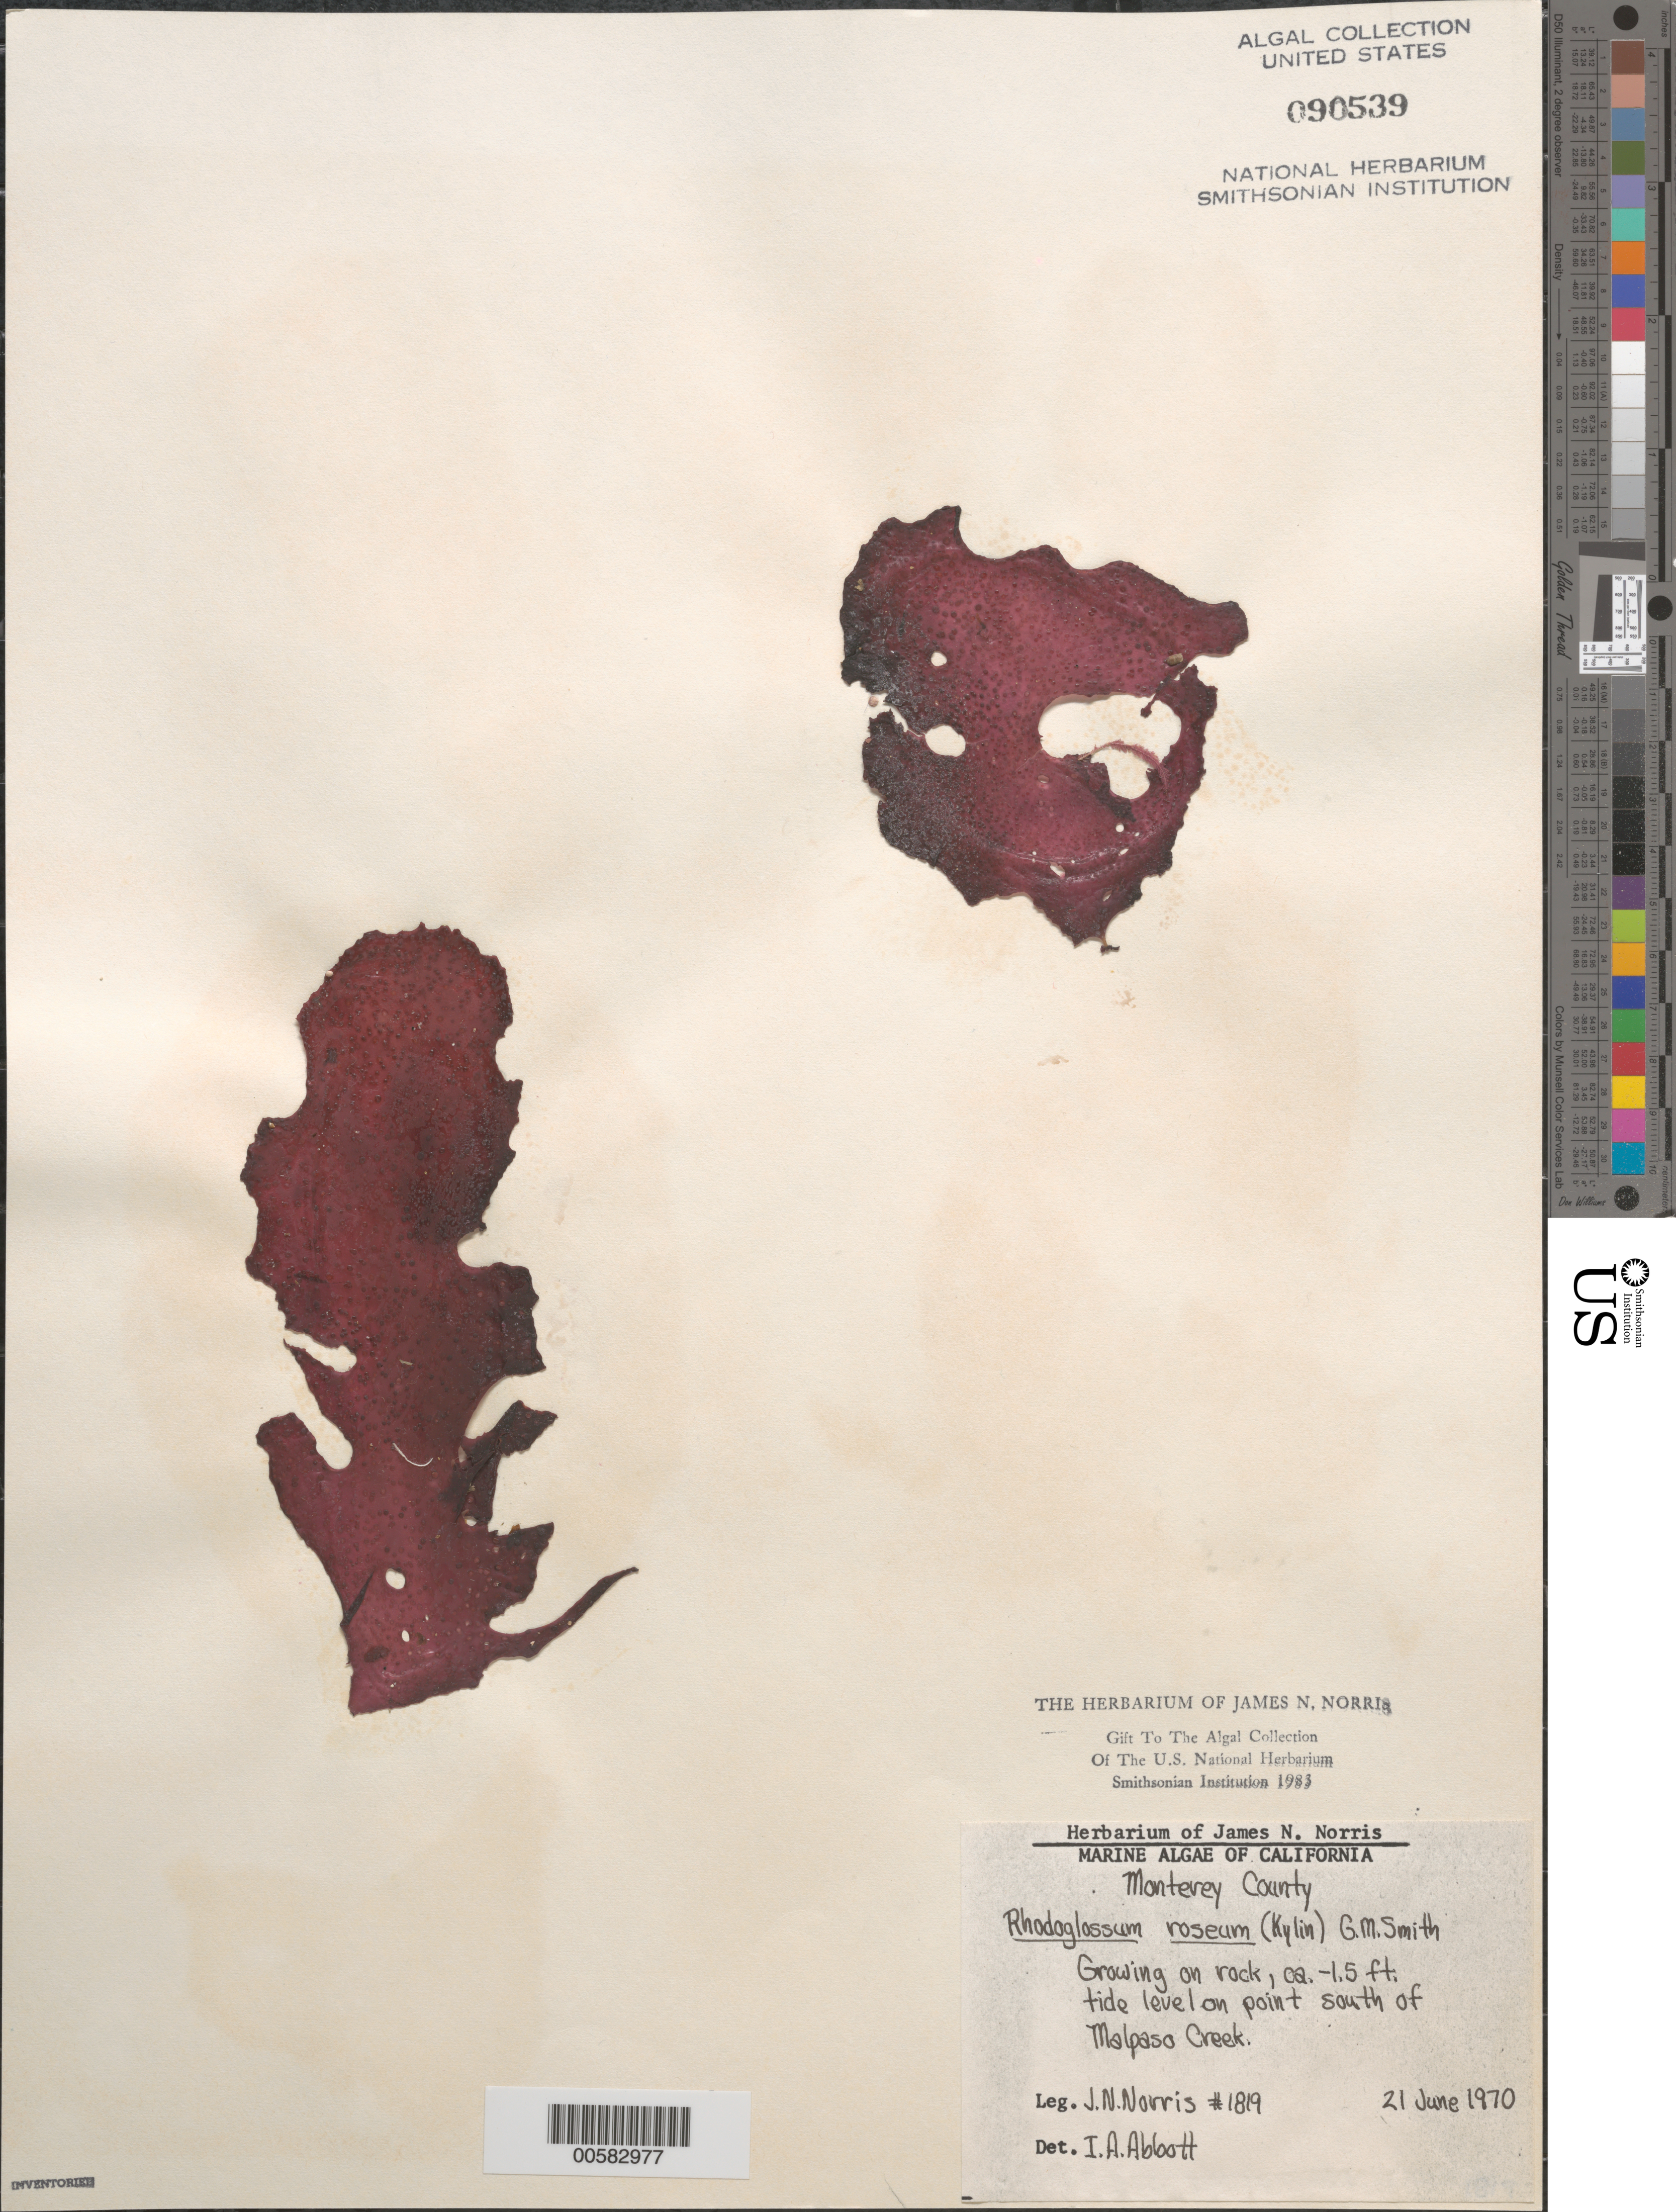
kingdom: Plantae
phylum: Rhodophyta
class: Florideophyceae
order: Gigartinales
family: Gigartinaceae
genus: Mazzaella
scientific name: Mazzaella rosea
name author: (Kylin) Fredericq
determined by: Algae name updating Project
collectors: J. N. Norris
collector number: JN-1819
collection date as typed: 21 Jun 1970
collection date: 1970-06-21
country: United States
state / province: California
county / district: Monterey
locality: South of Malpaso Creek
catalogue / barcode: US 90539